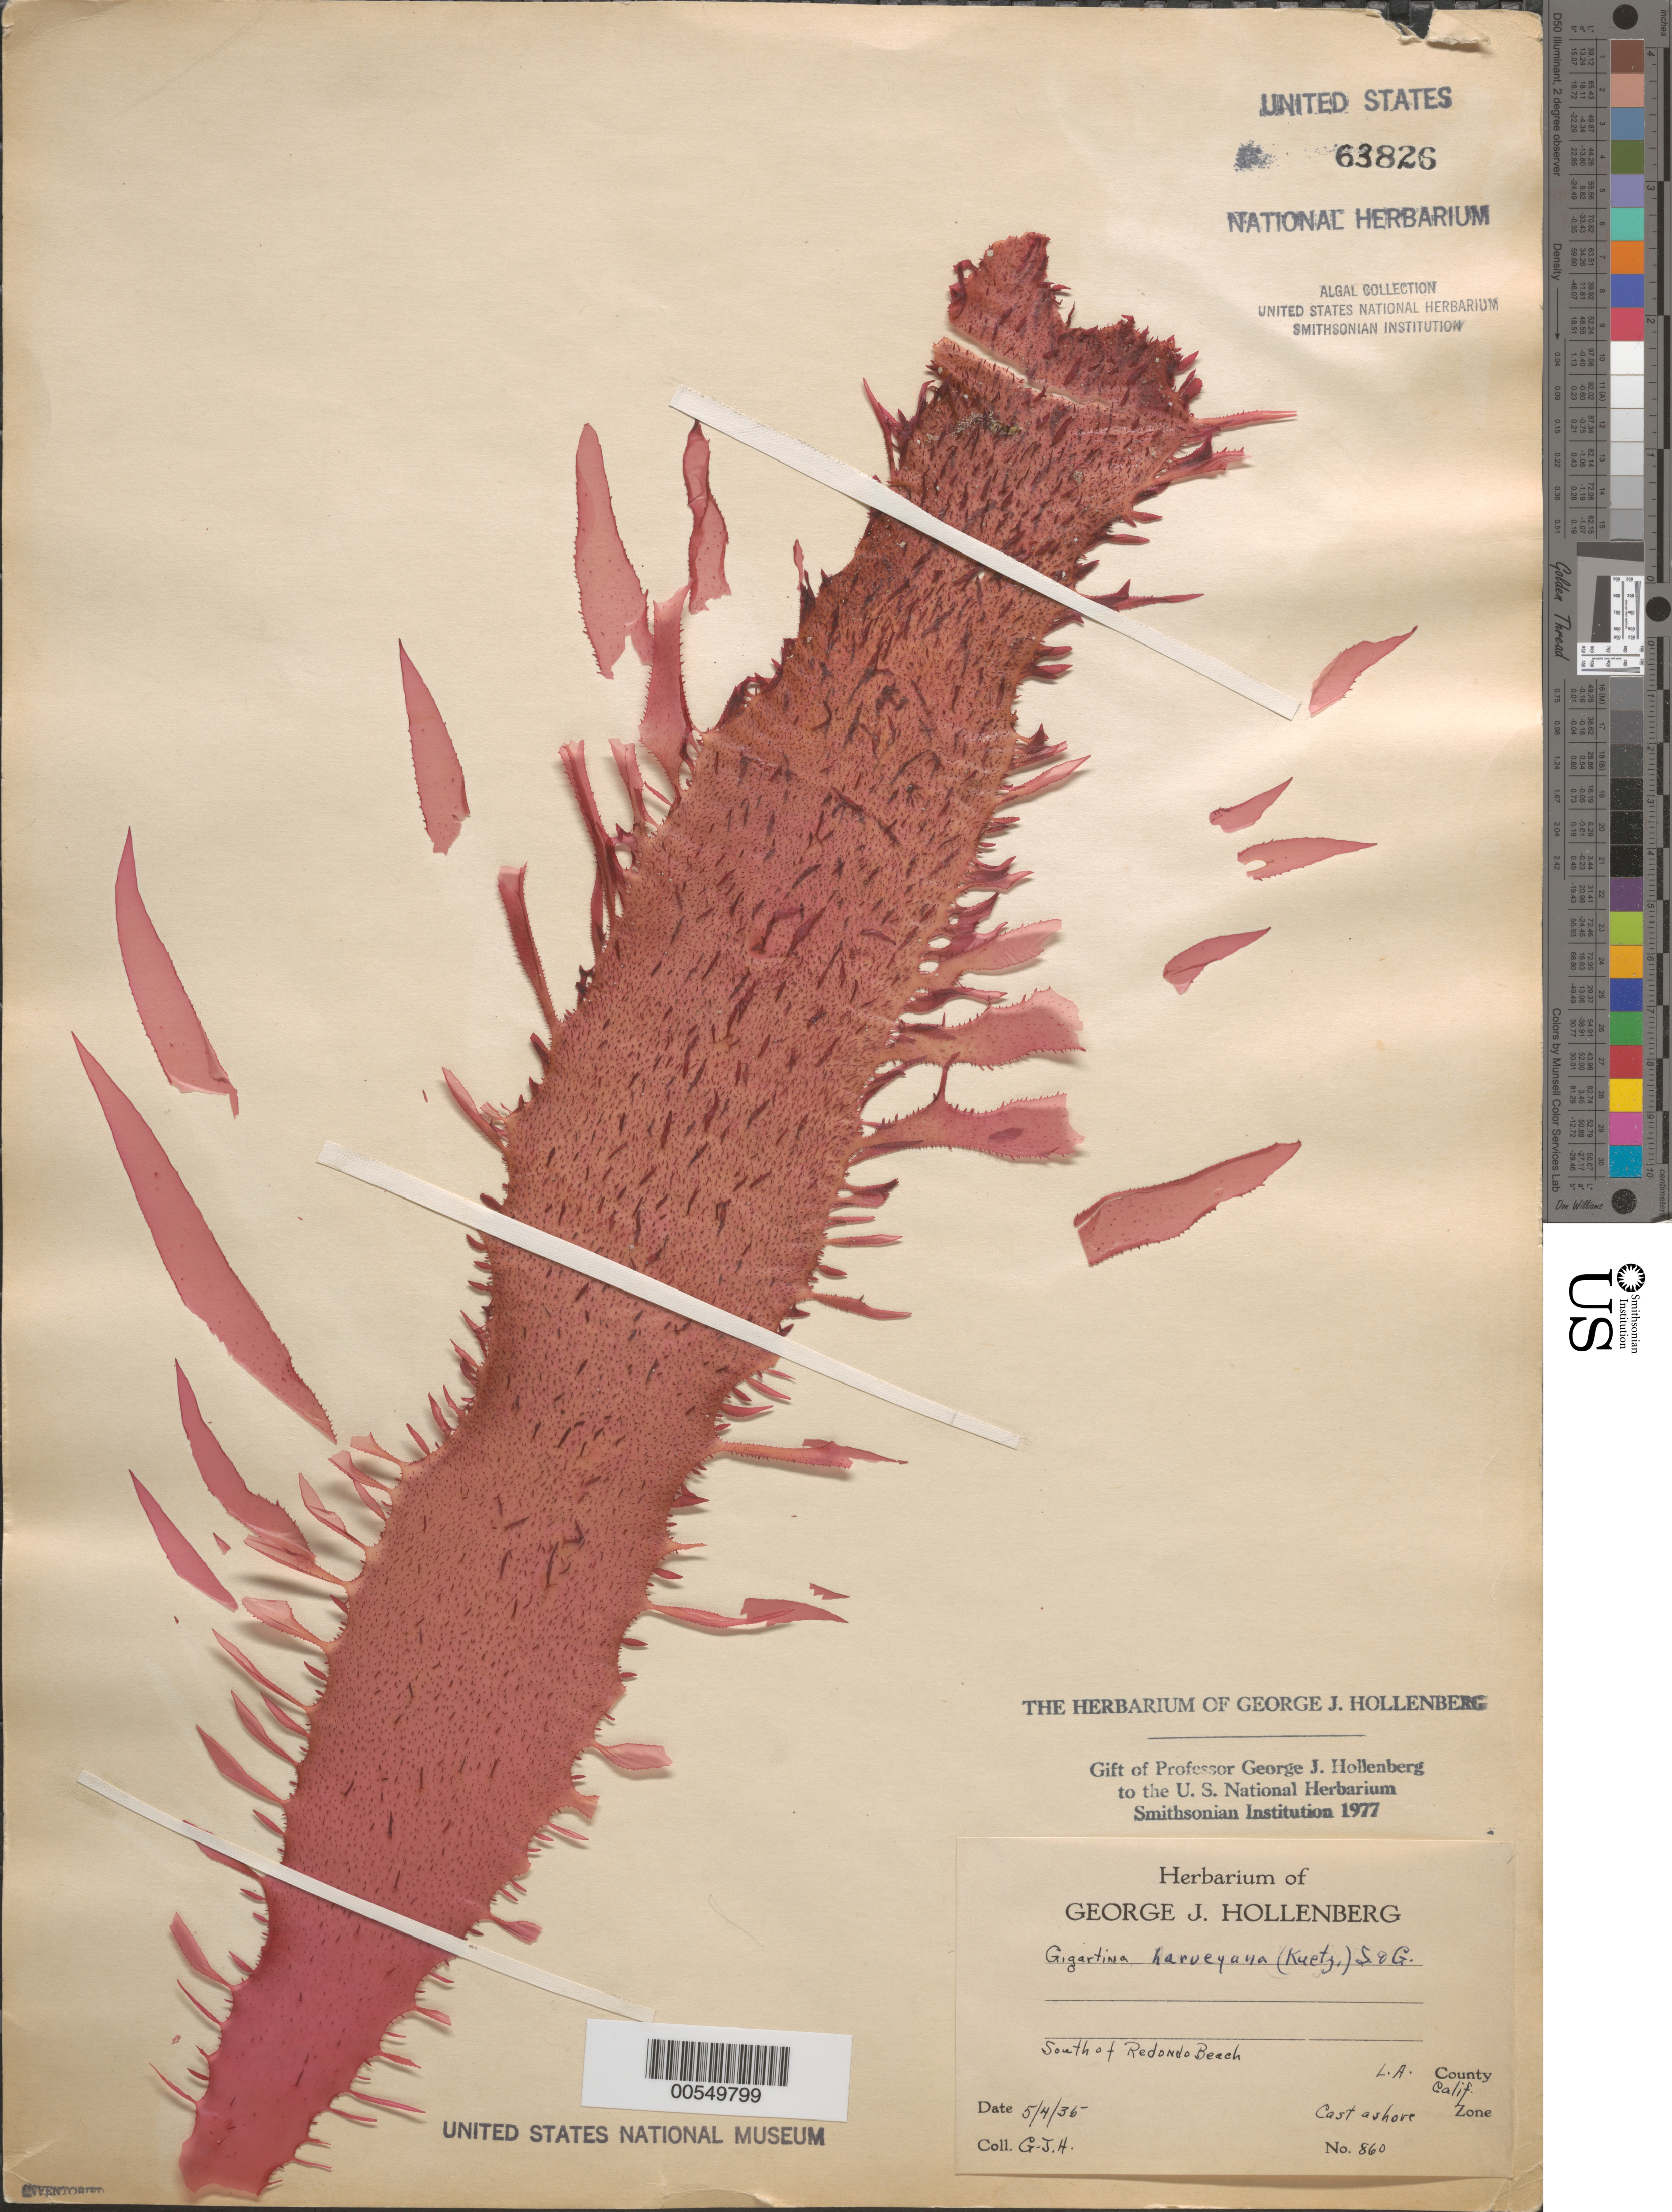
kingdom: Plantae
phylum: Rhodophyta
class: Florideophyceae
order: Gigartinales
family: Gigartinaceae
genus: Chondracanthus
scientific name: Chondracanthus harveyanus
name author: (Kütz.) Guiry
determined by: Algae name updating Project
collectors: G. Hollenberg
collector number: GJH 860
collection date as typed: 04 May 1935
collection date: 1935-05-04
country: United States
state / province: California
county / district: Los Angeles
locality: South of Redondo Beach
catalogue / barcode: US 63826